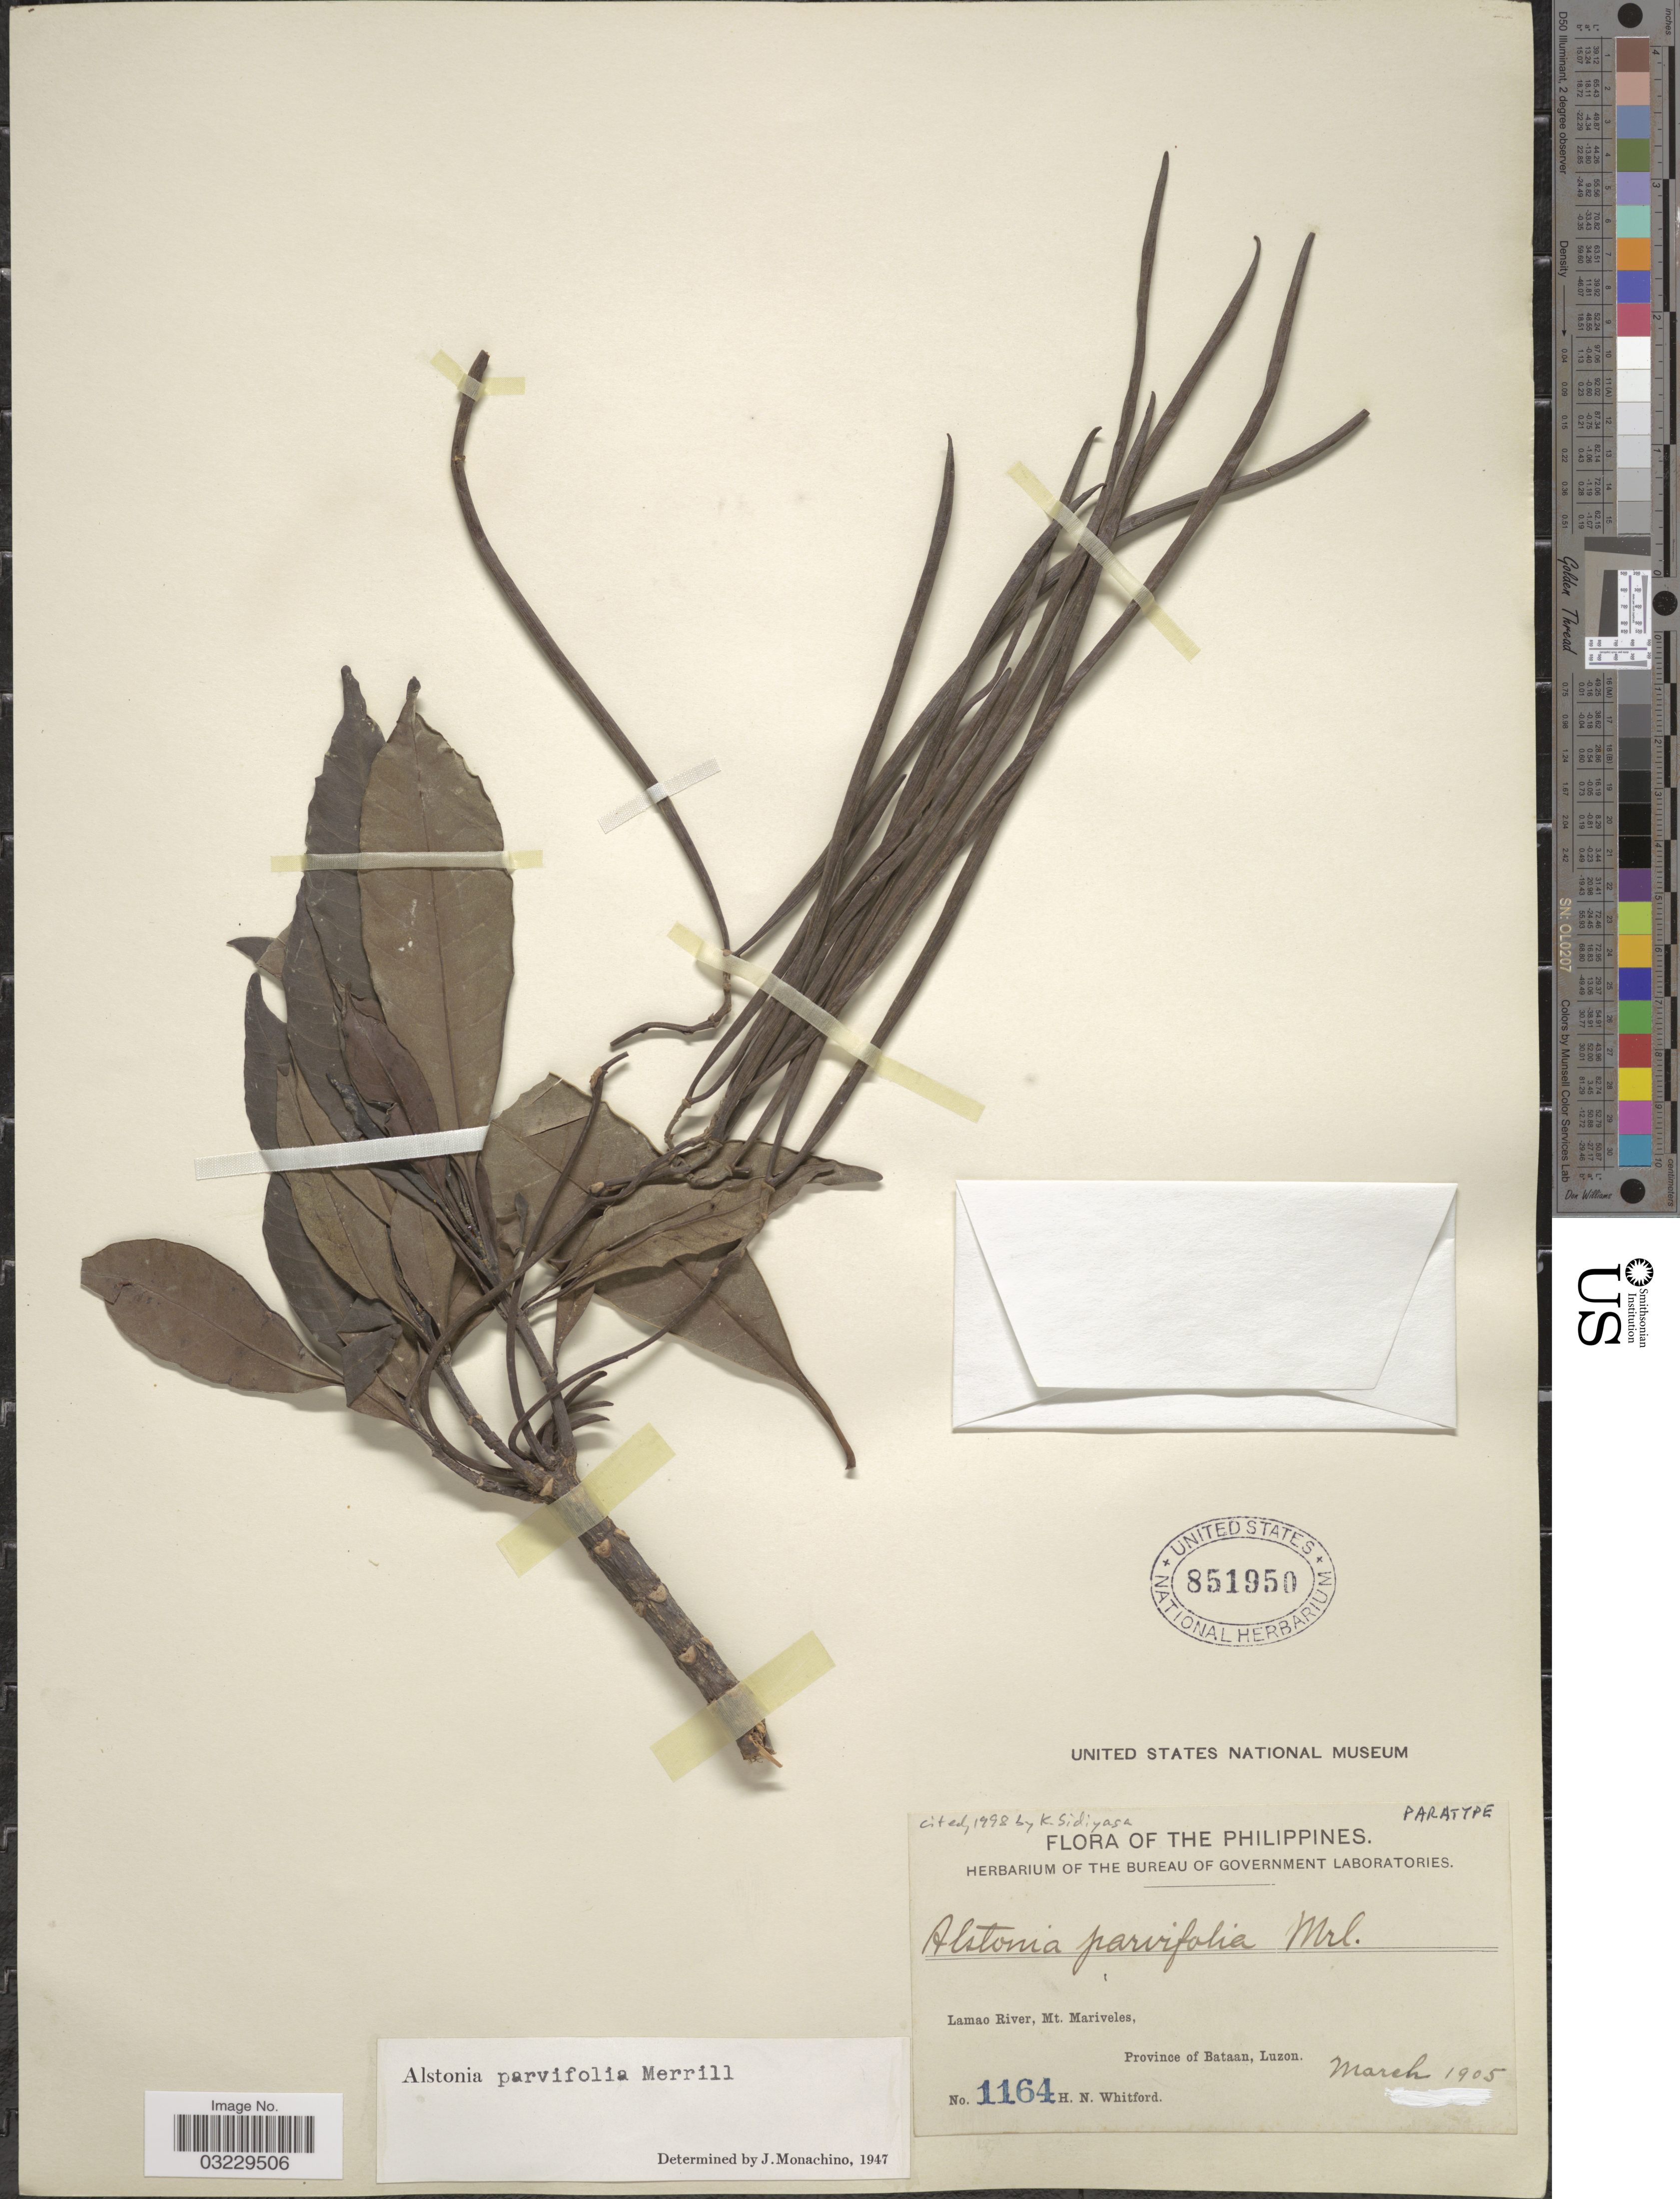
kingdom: Plantae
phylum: Tracheophyta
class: Magnoliopsida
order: Gentianales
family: Apocynaceae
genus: Alstonia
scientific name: Alstonia parvifolia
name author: Merr.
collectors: H. N. Whitford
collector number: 1164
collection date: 1905-03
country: Philippines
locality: Lamao River, Mt. Mariveles, Province of Bataan, Luzon.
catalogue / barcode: US 851950